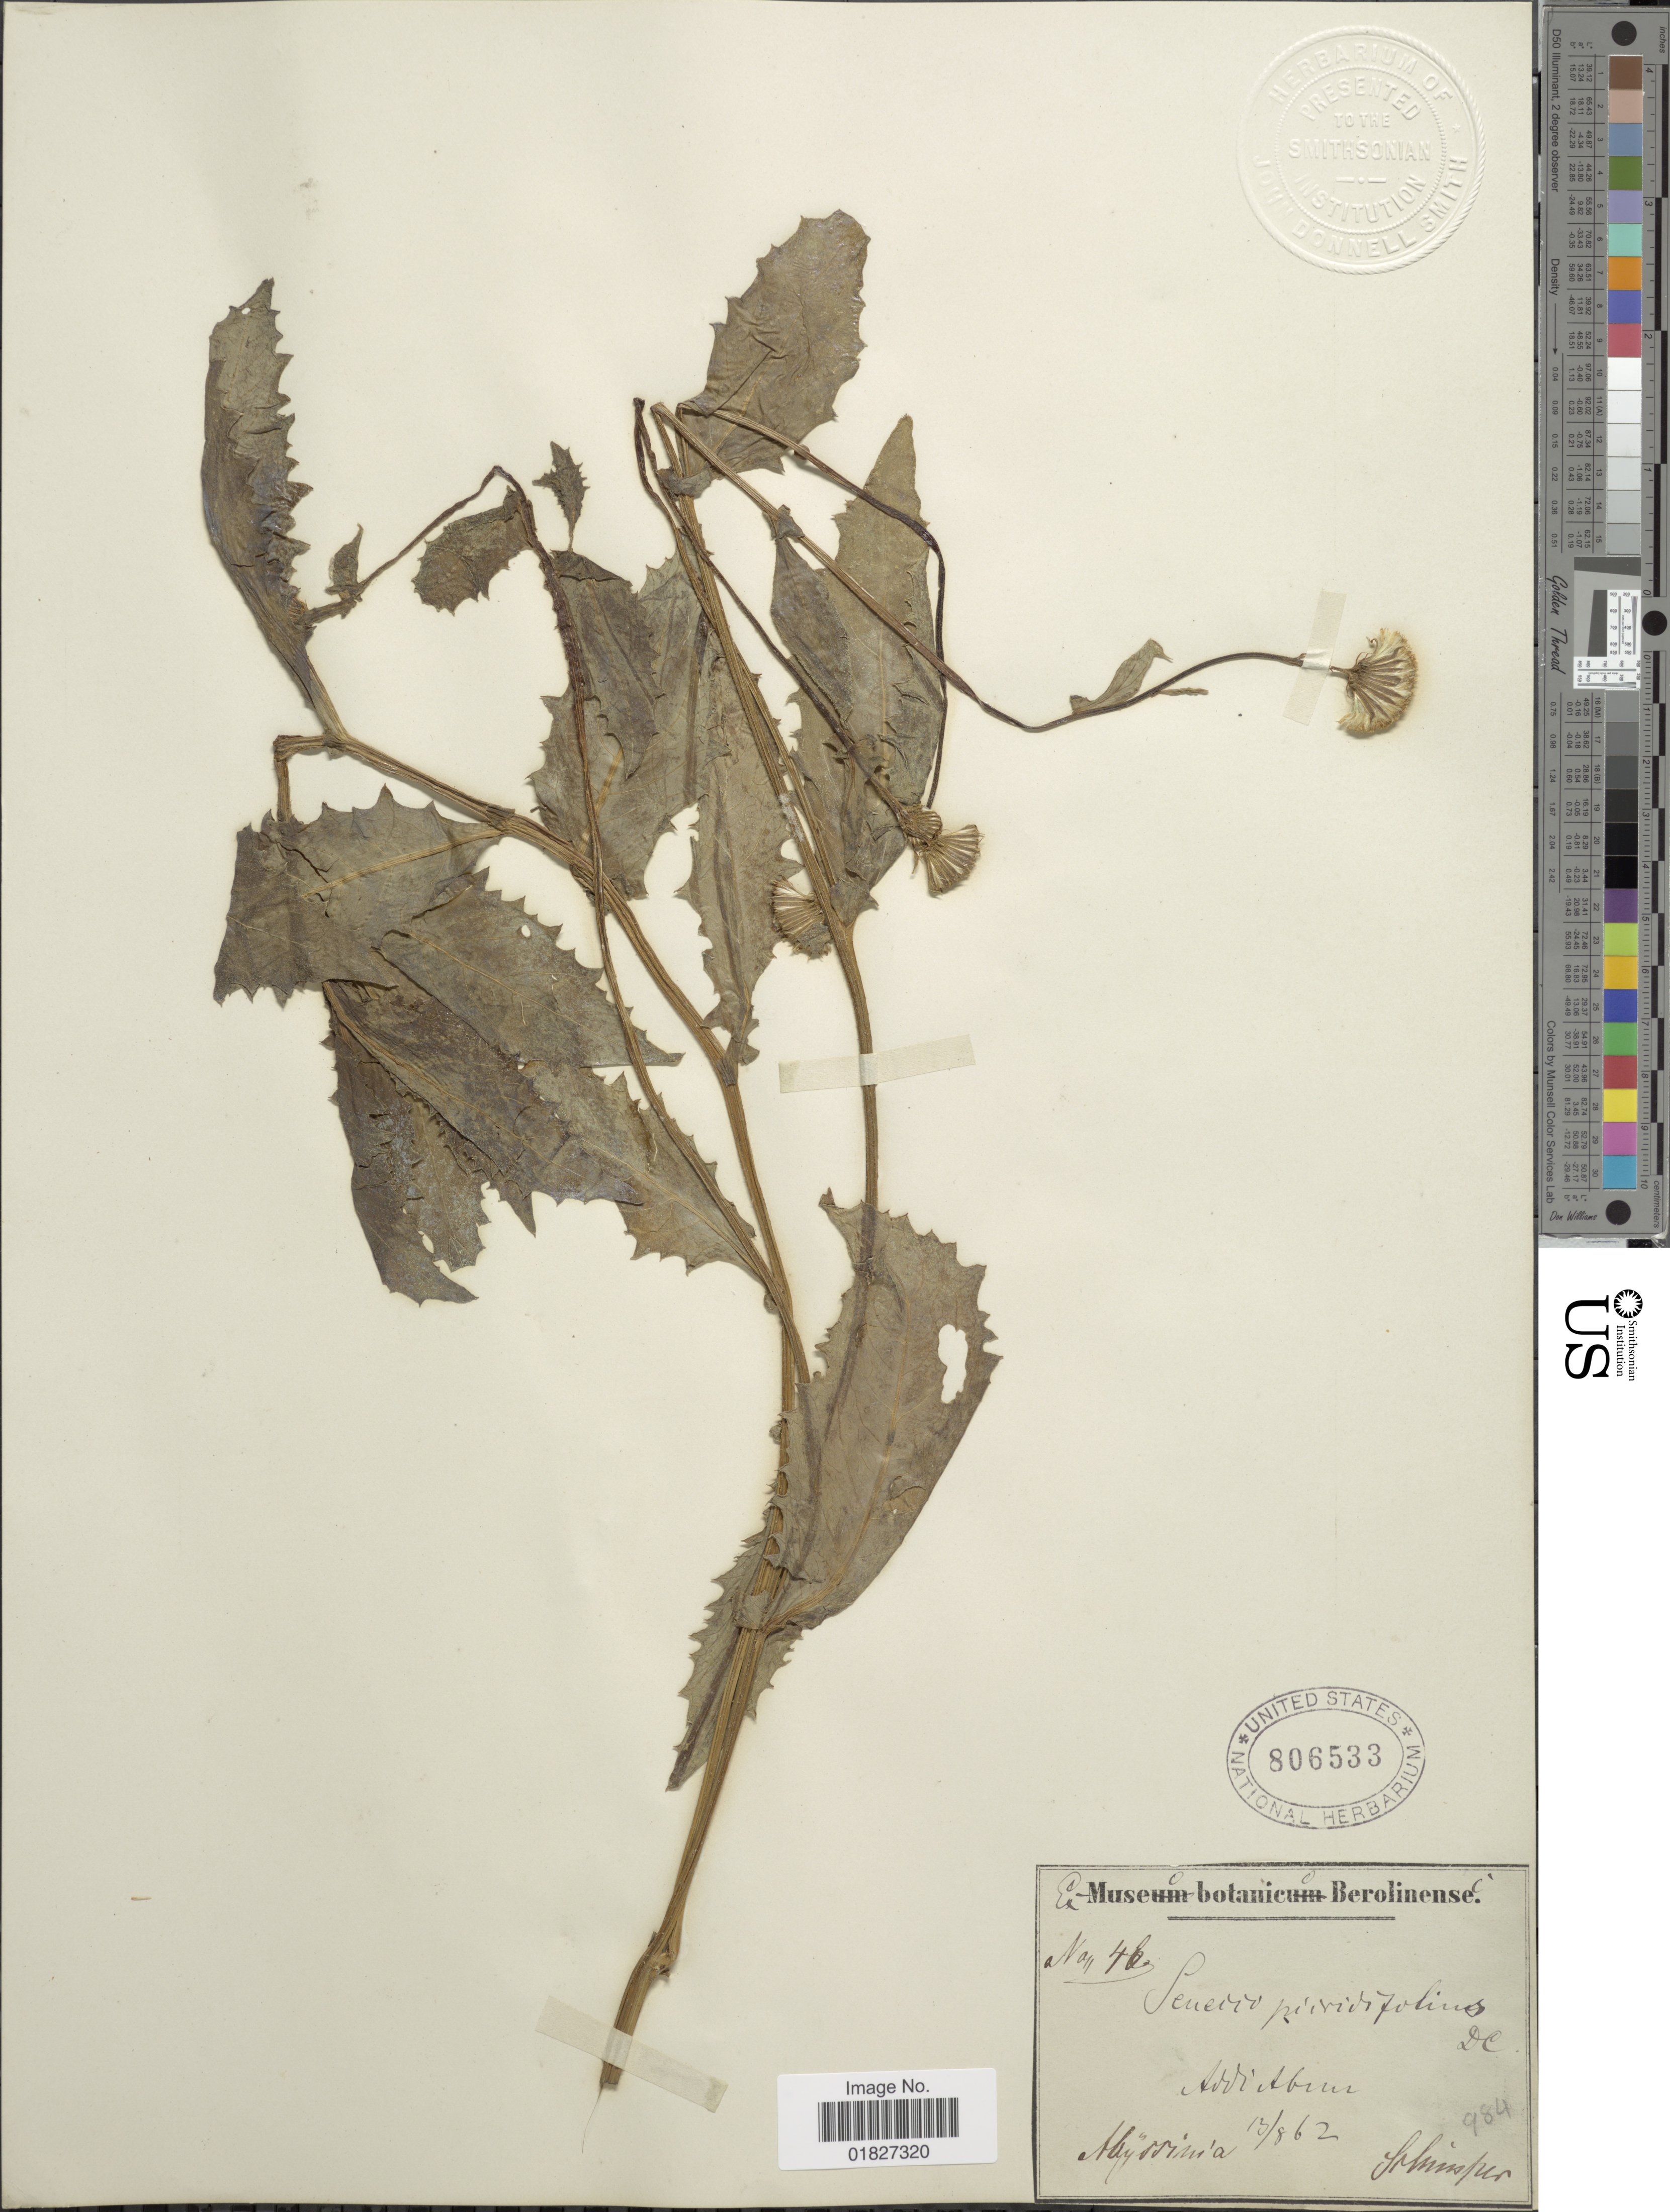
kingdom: Plantae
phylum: Tracheophyta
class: Magnoliopsida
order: Asterales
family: Asteraceae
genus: Gynura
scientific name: Gynura picridifolius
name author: DC.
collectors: -. Schimper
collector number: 4b*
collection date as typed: Transcribed d/m/y: 13/8/62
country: Eritrea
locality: Abyssinia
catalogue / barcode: US 806533